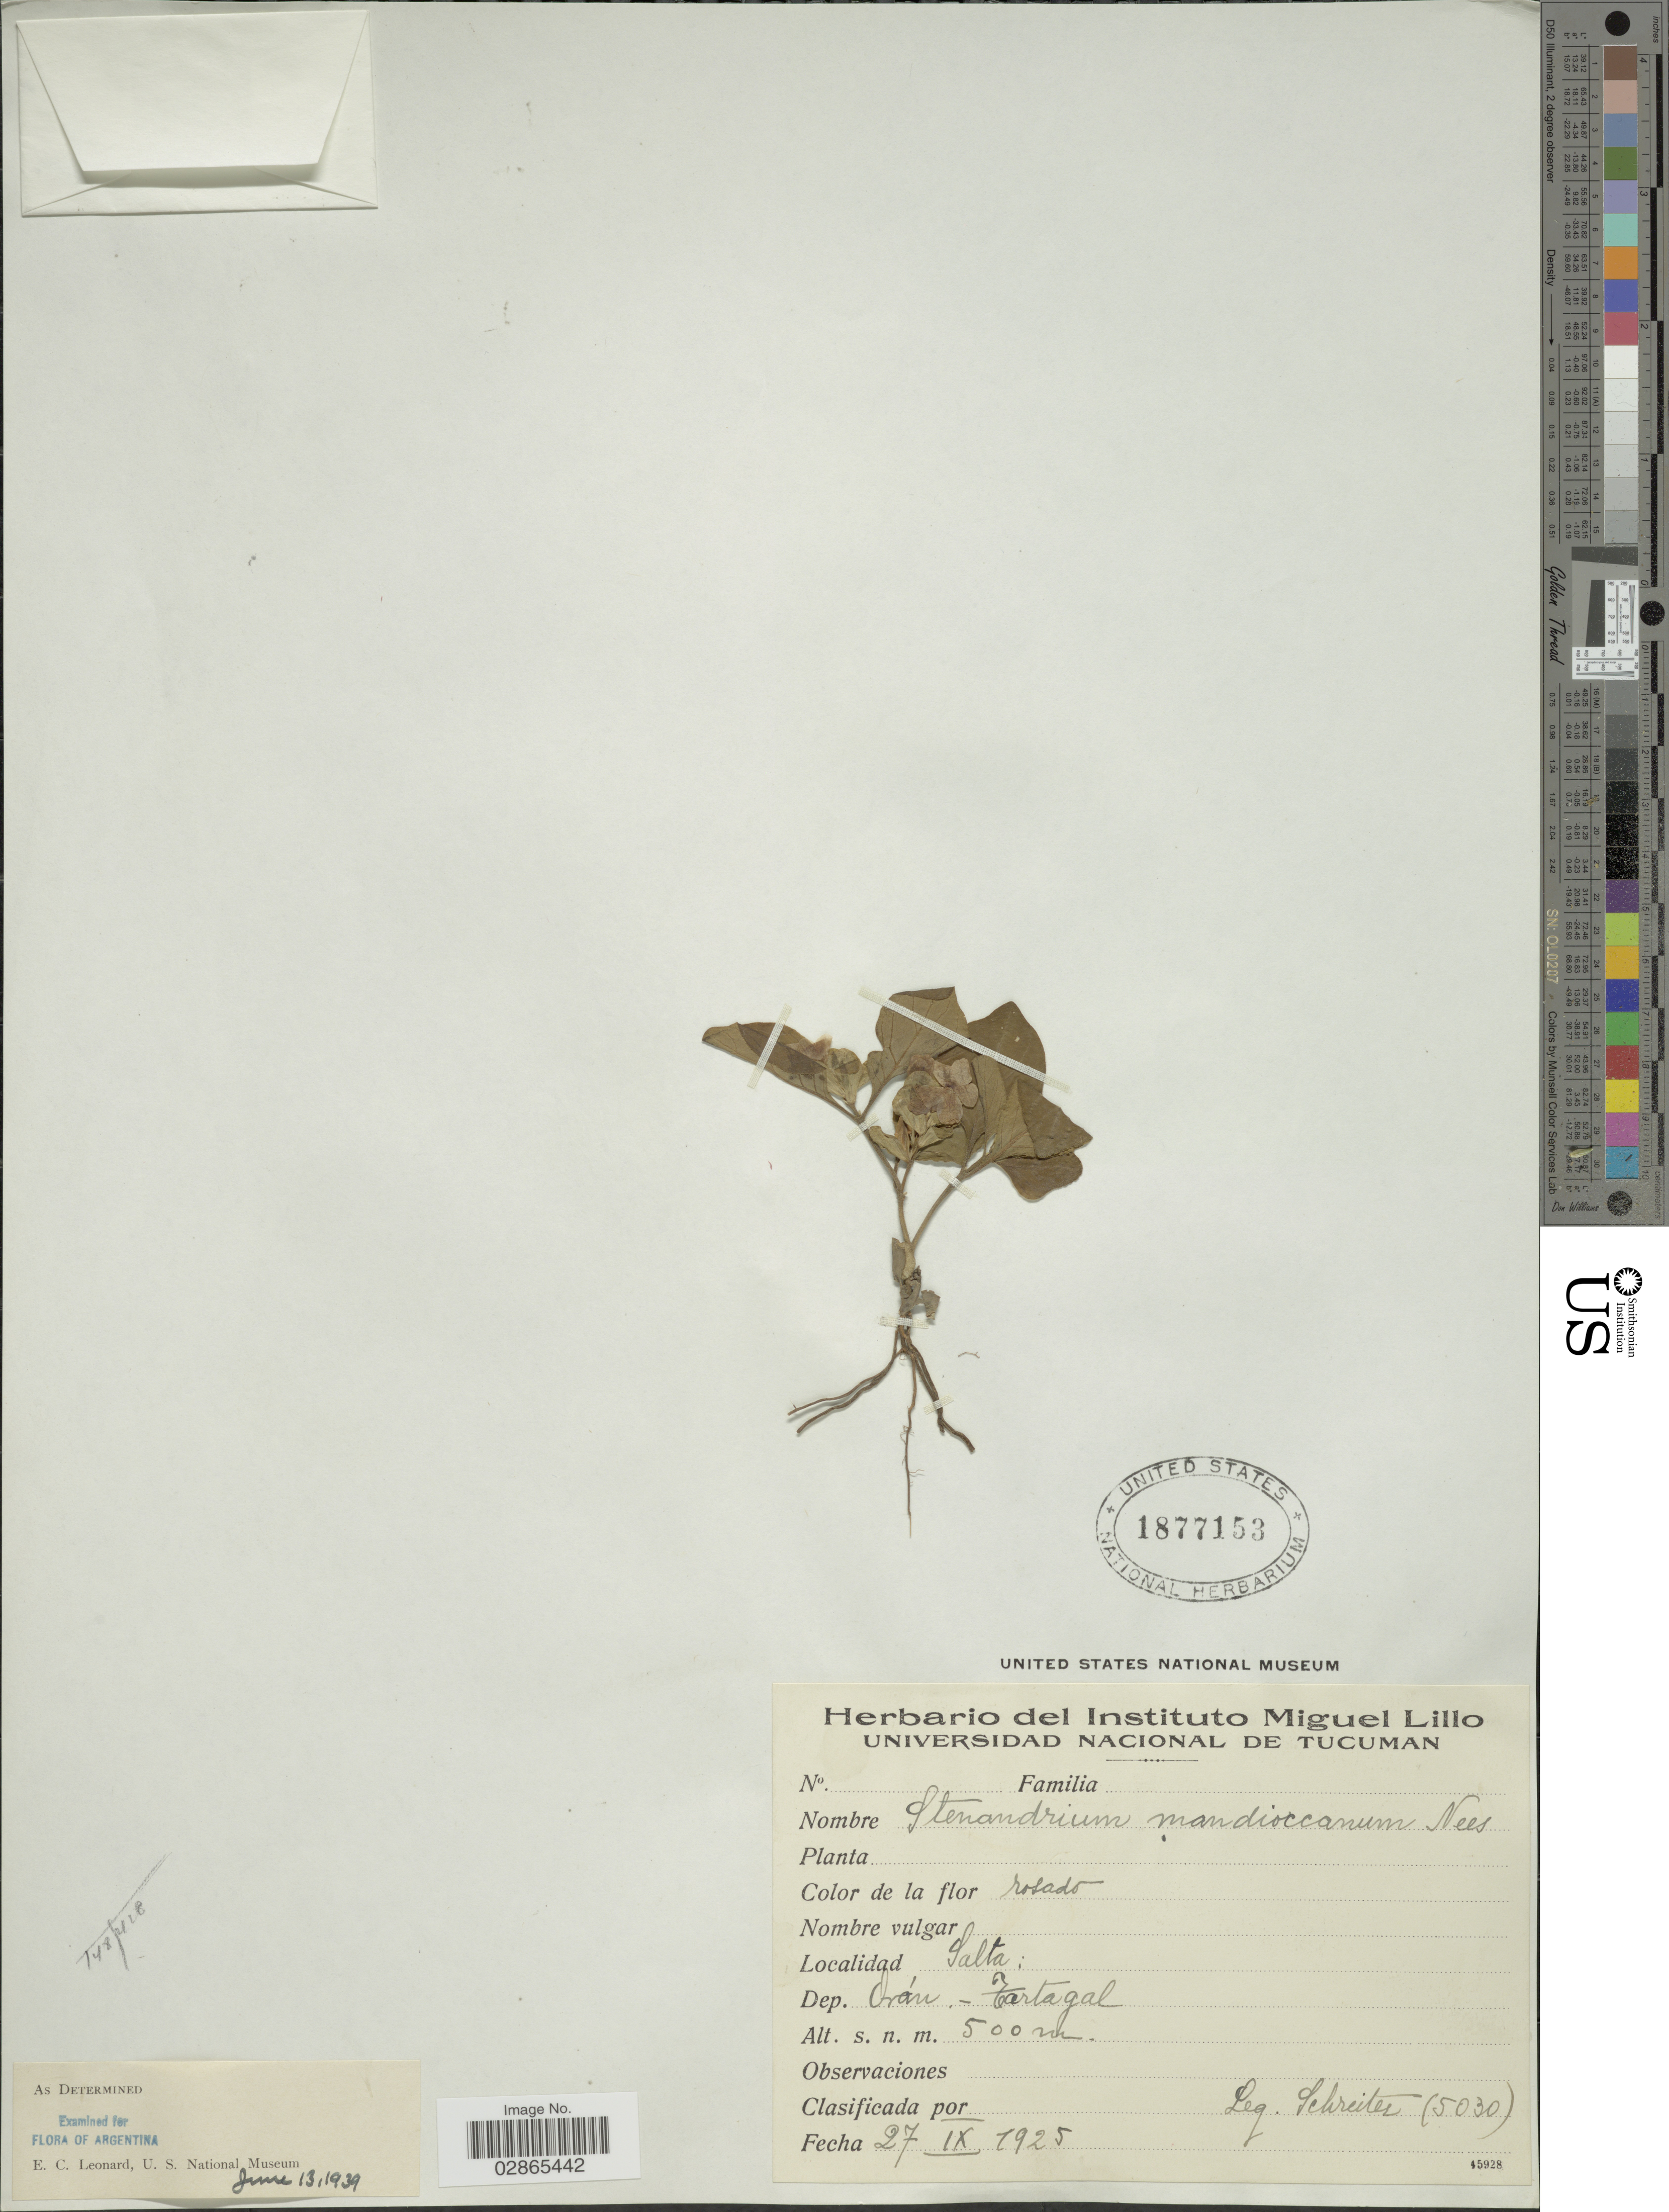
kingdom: Plantae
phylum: Tracheophyta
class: Magnoliopsida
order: Lamiales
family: Acanthaceae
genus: Stenandrium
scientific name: Stenandrium mandioccanum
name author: Nees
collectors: -. Schreiter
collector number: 5030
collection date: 1925-09-27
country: Argentina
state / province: Salta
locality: Dep. Orán - Tartgal.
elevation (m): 500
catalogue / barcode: US 1877153